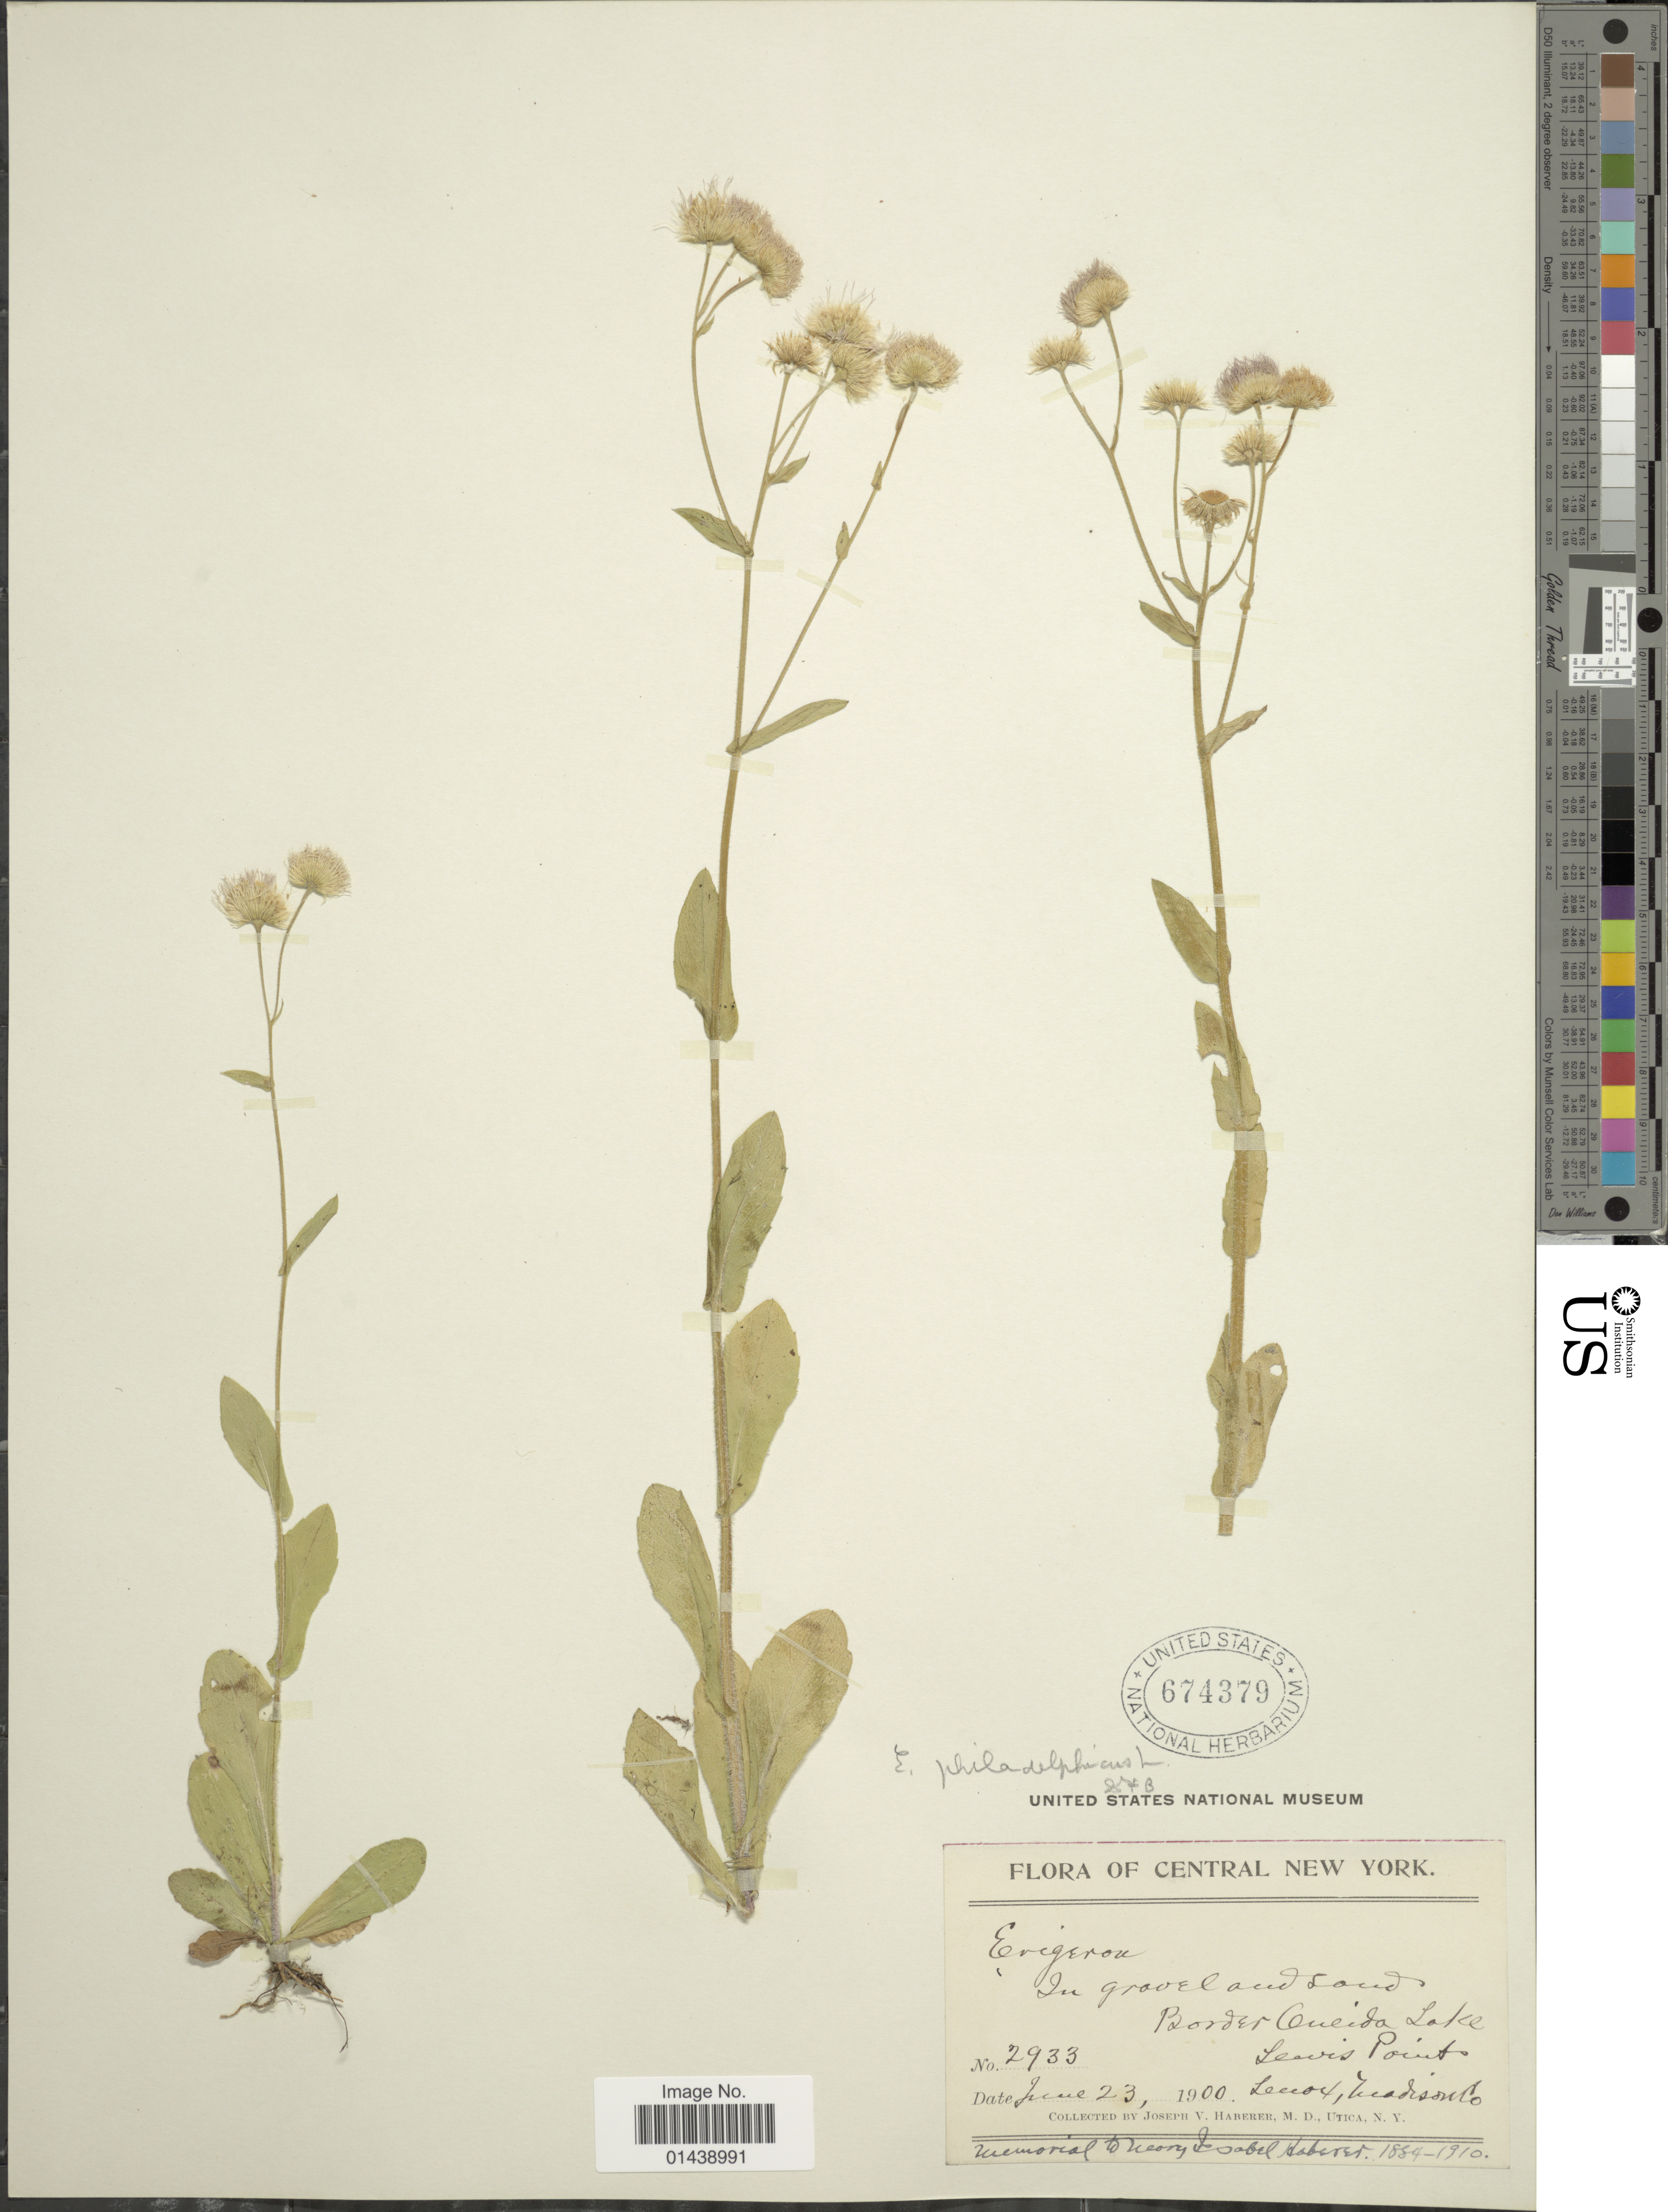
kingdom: Plantae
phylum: Tracheophyta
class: Magnoliopsida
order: Asterales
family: Asteraceae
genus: Erigeron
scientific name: Erigeron philadelphicus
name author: L.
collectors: J. V. Haberer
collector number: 2933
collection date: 1900-06-23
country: United States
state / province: New York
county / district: Oneida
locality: Central New York. Border Oneida Lewis Point. Lenox, Madison Co.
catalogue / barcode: US 674379